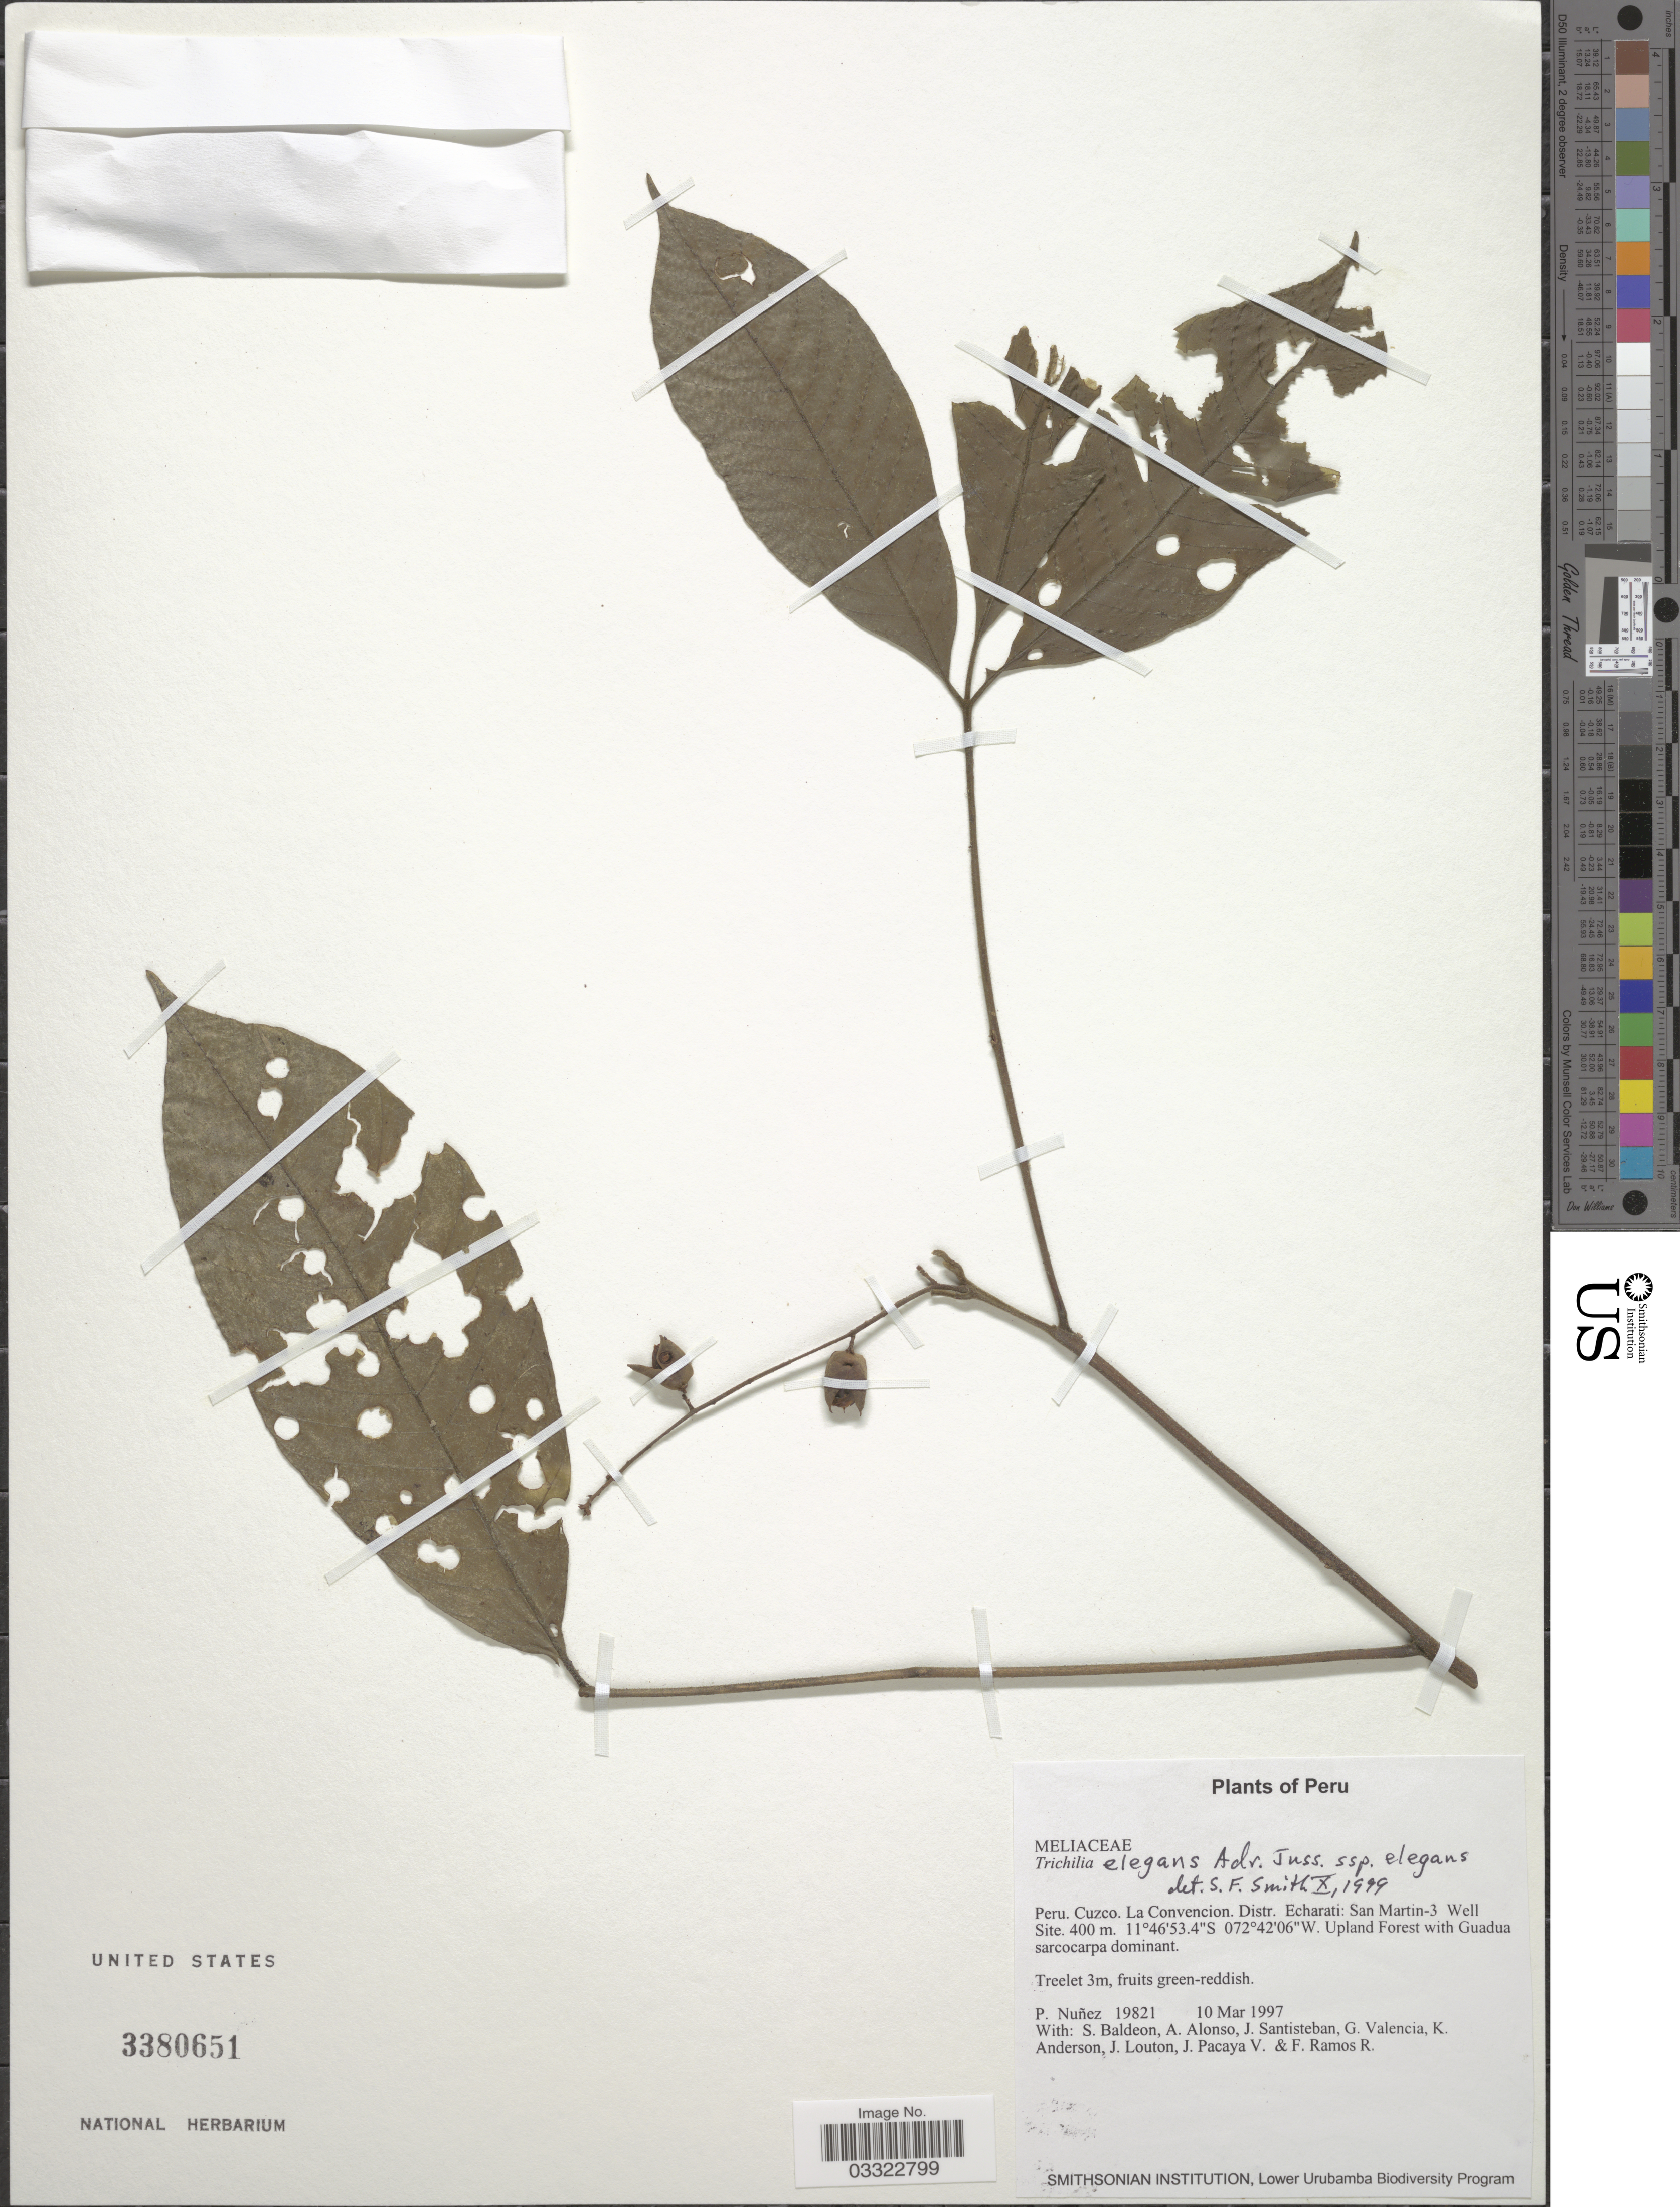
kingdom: Plantae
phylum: Tracheophyta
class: Magnoliopsida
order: Sapindales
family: Meliaceae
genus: Trichilia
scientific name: Trichilia elegans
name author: A. Juss.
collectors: P. Nuñez V., S. Baldeon, A. Alonso, J. Santisteban & et al.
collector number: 19821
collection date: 1997-03-10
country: Peru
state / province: Cusco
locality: Cuzco. La Convencion. Distr. Echarti: San Martin-3 Well Site.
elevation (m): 400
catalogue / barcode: US 3380651